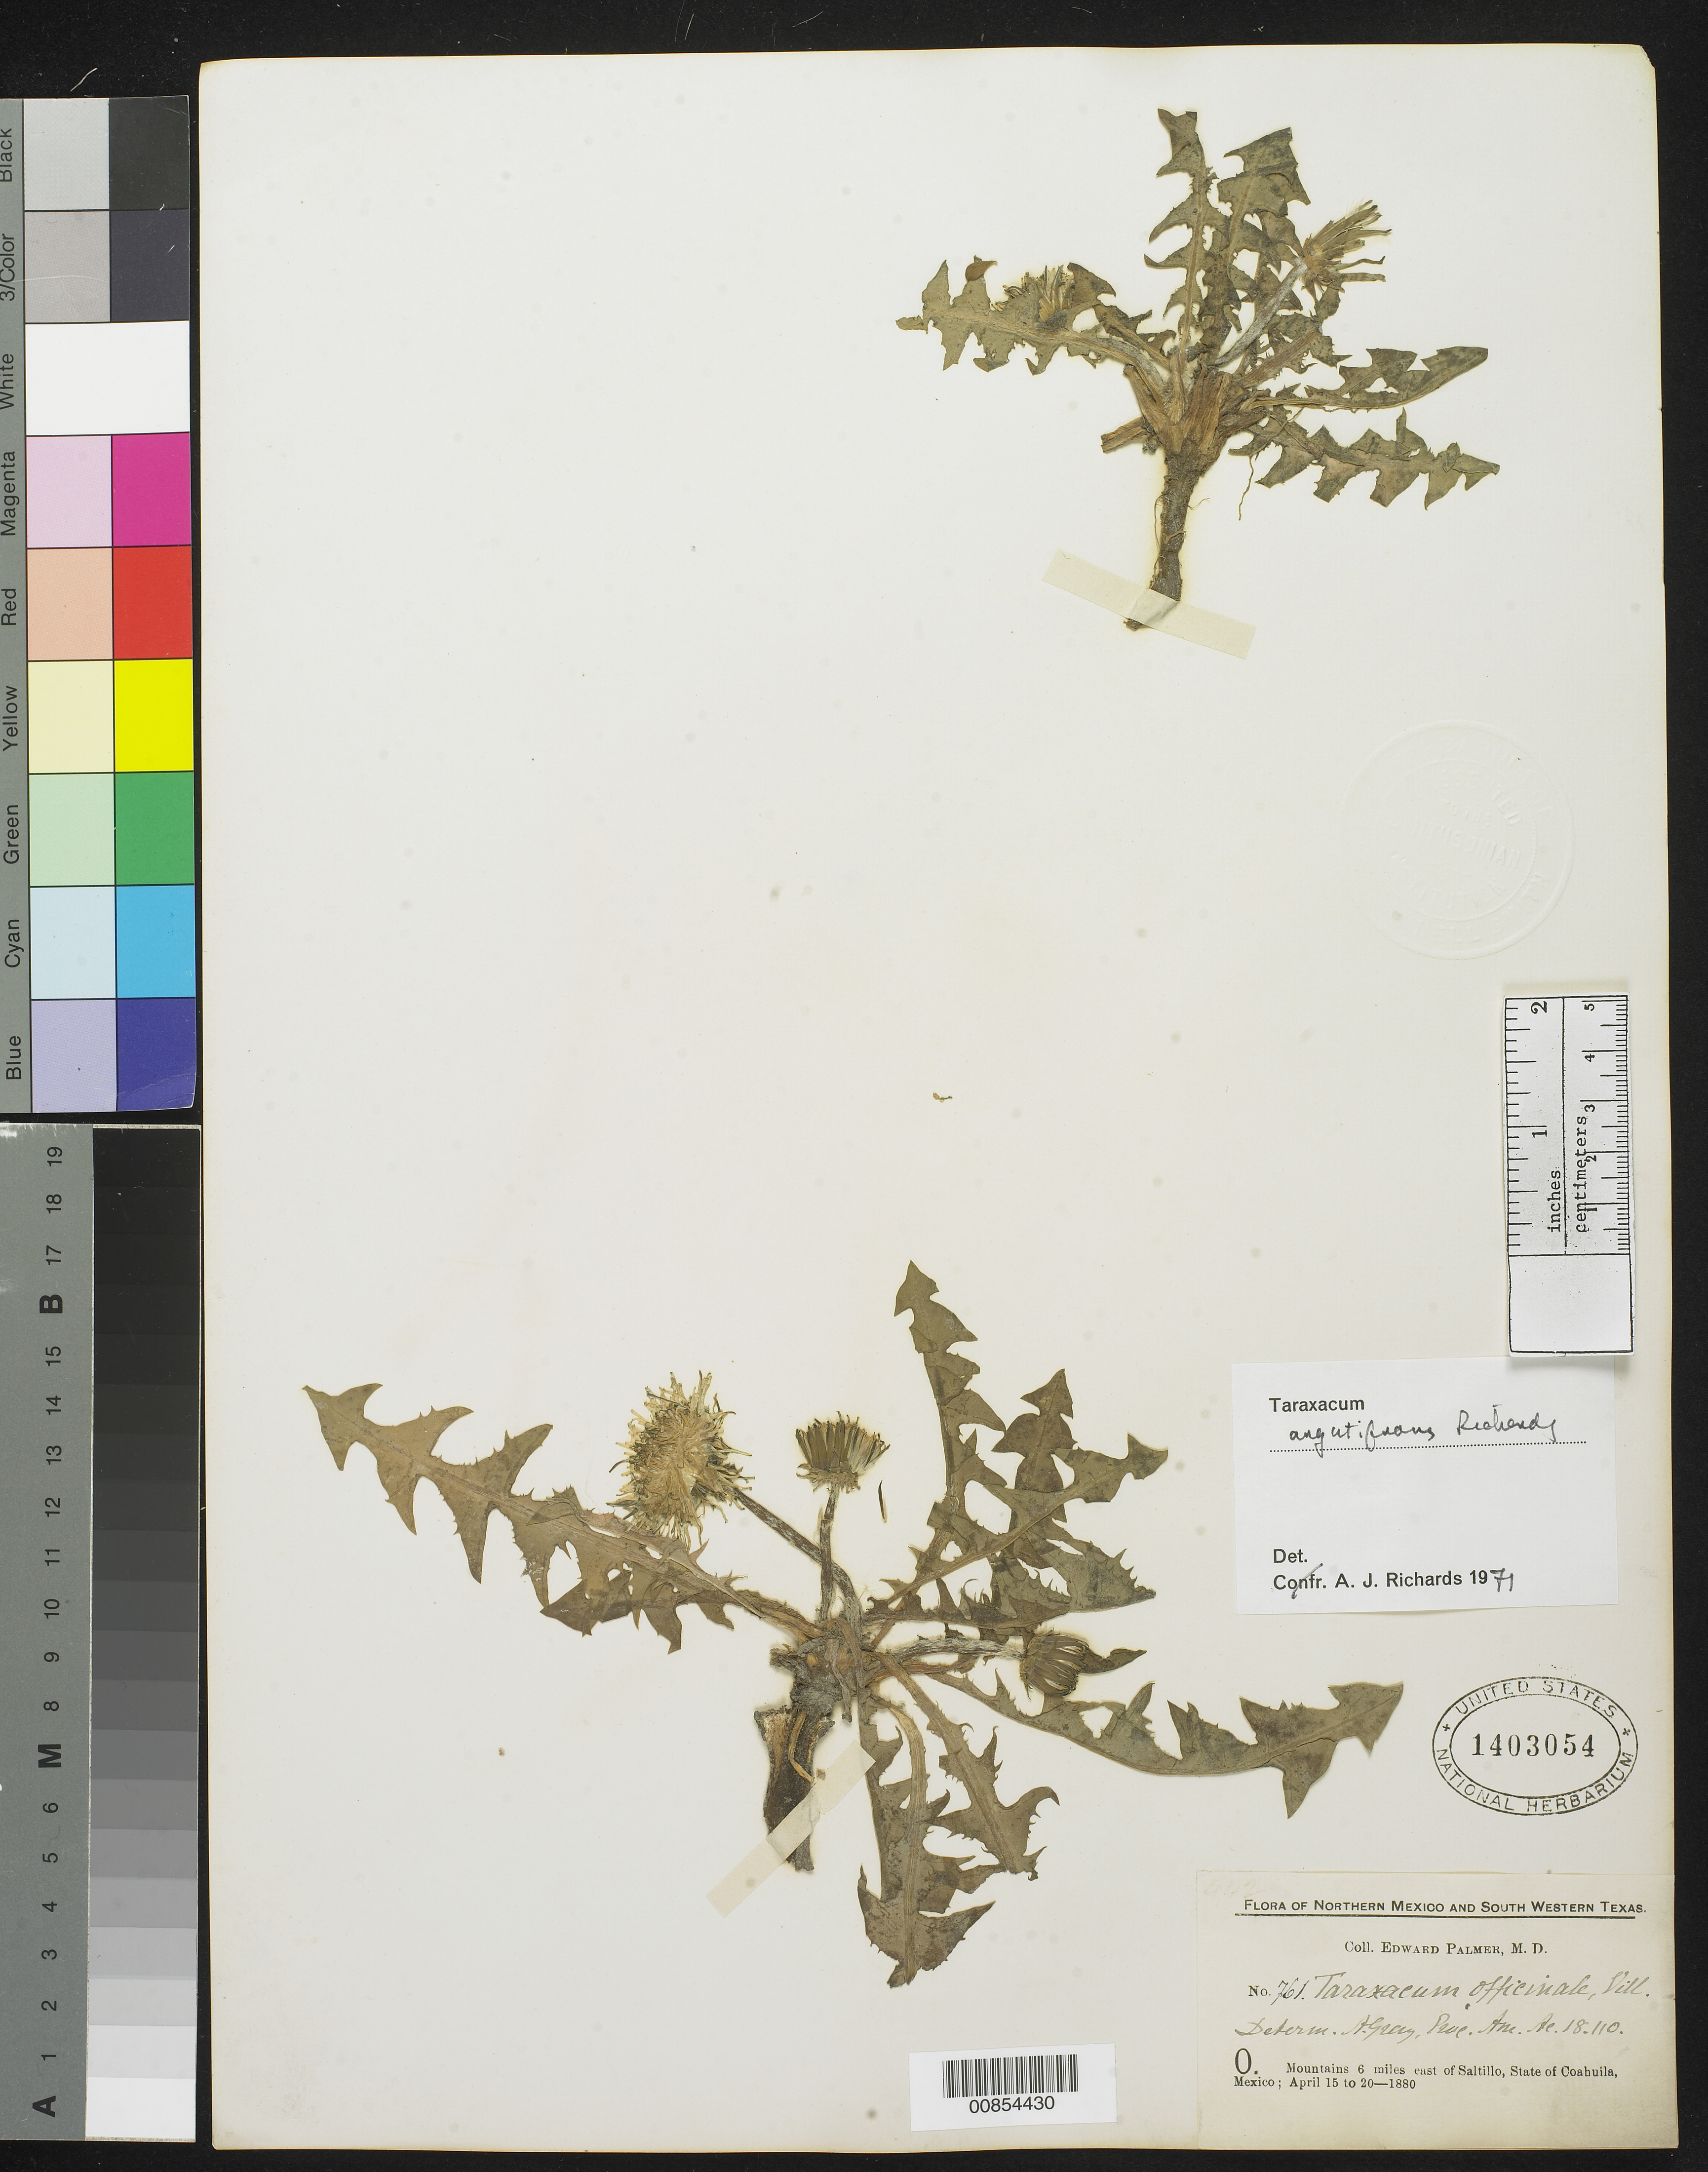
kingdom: Plantae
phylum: Tracheophyta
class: Magnoliopsida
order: Asterales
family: Asteraceae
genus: Taraxacum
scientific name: Taraxacum argutifrons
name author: A.J. Richards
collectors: E. Palmer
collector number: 761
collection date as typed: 15 Apr 1880 to 20 Apr 1880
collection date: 1880-04-15/1880-04-20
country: Mexico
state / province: Coahuila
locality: O. Mountains 6 miles east of Saltillo, Coahuila.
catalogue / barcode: US 1403054